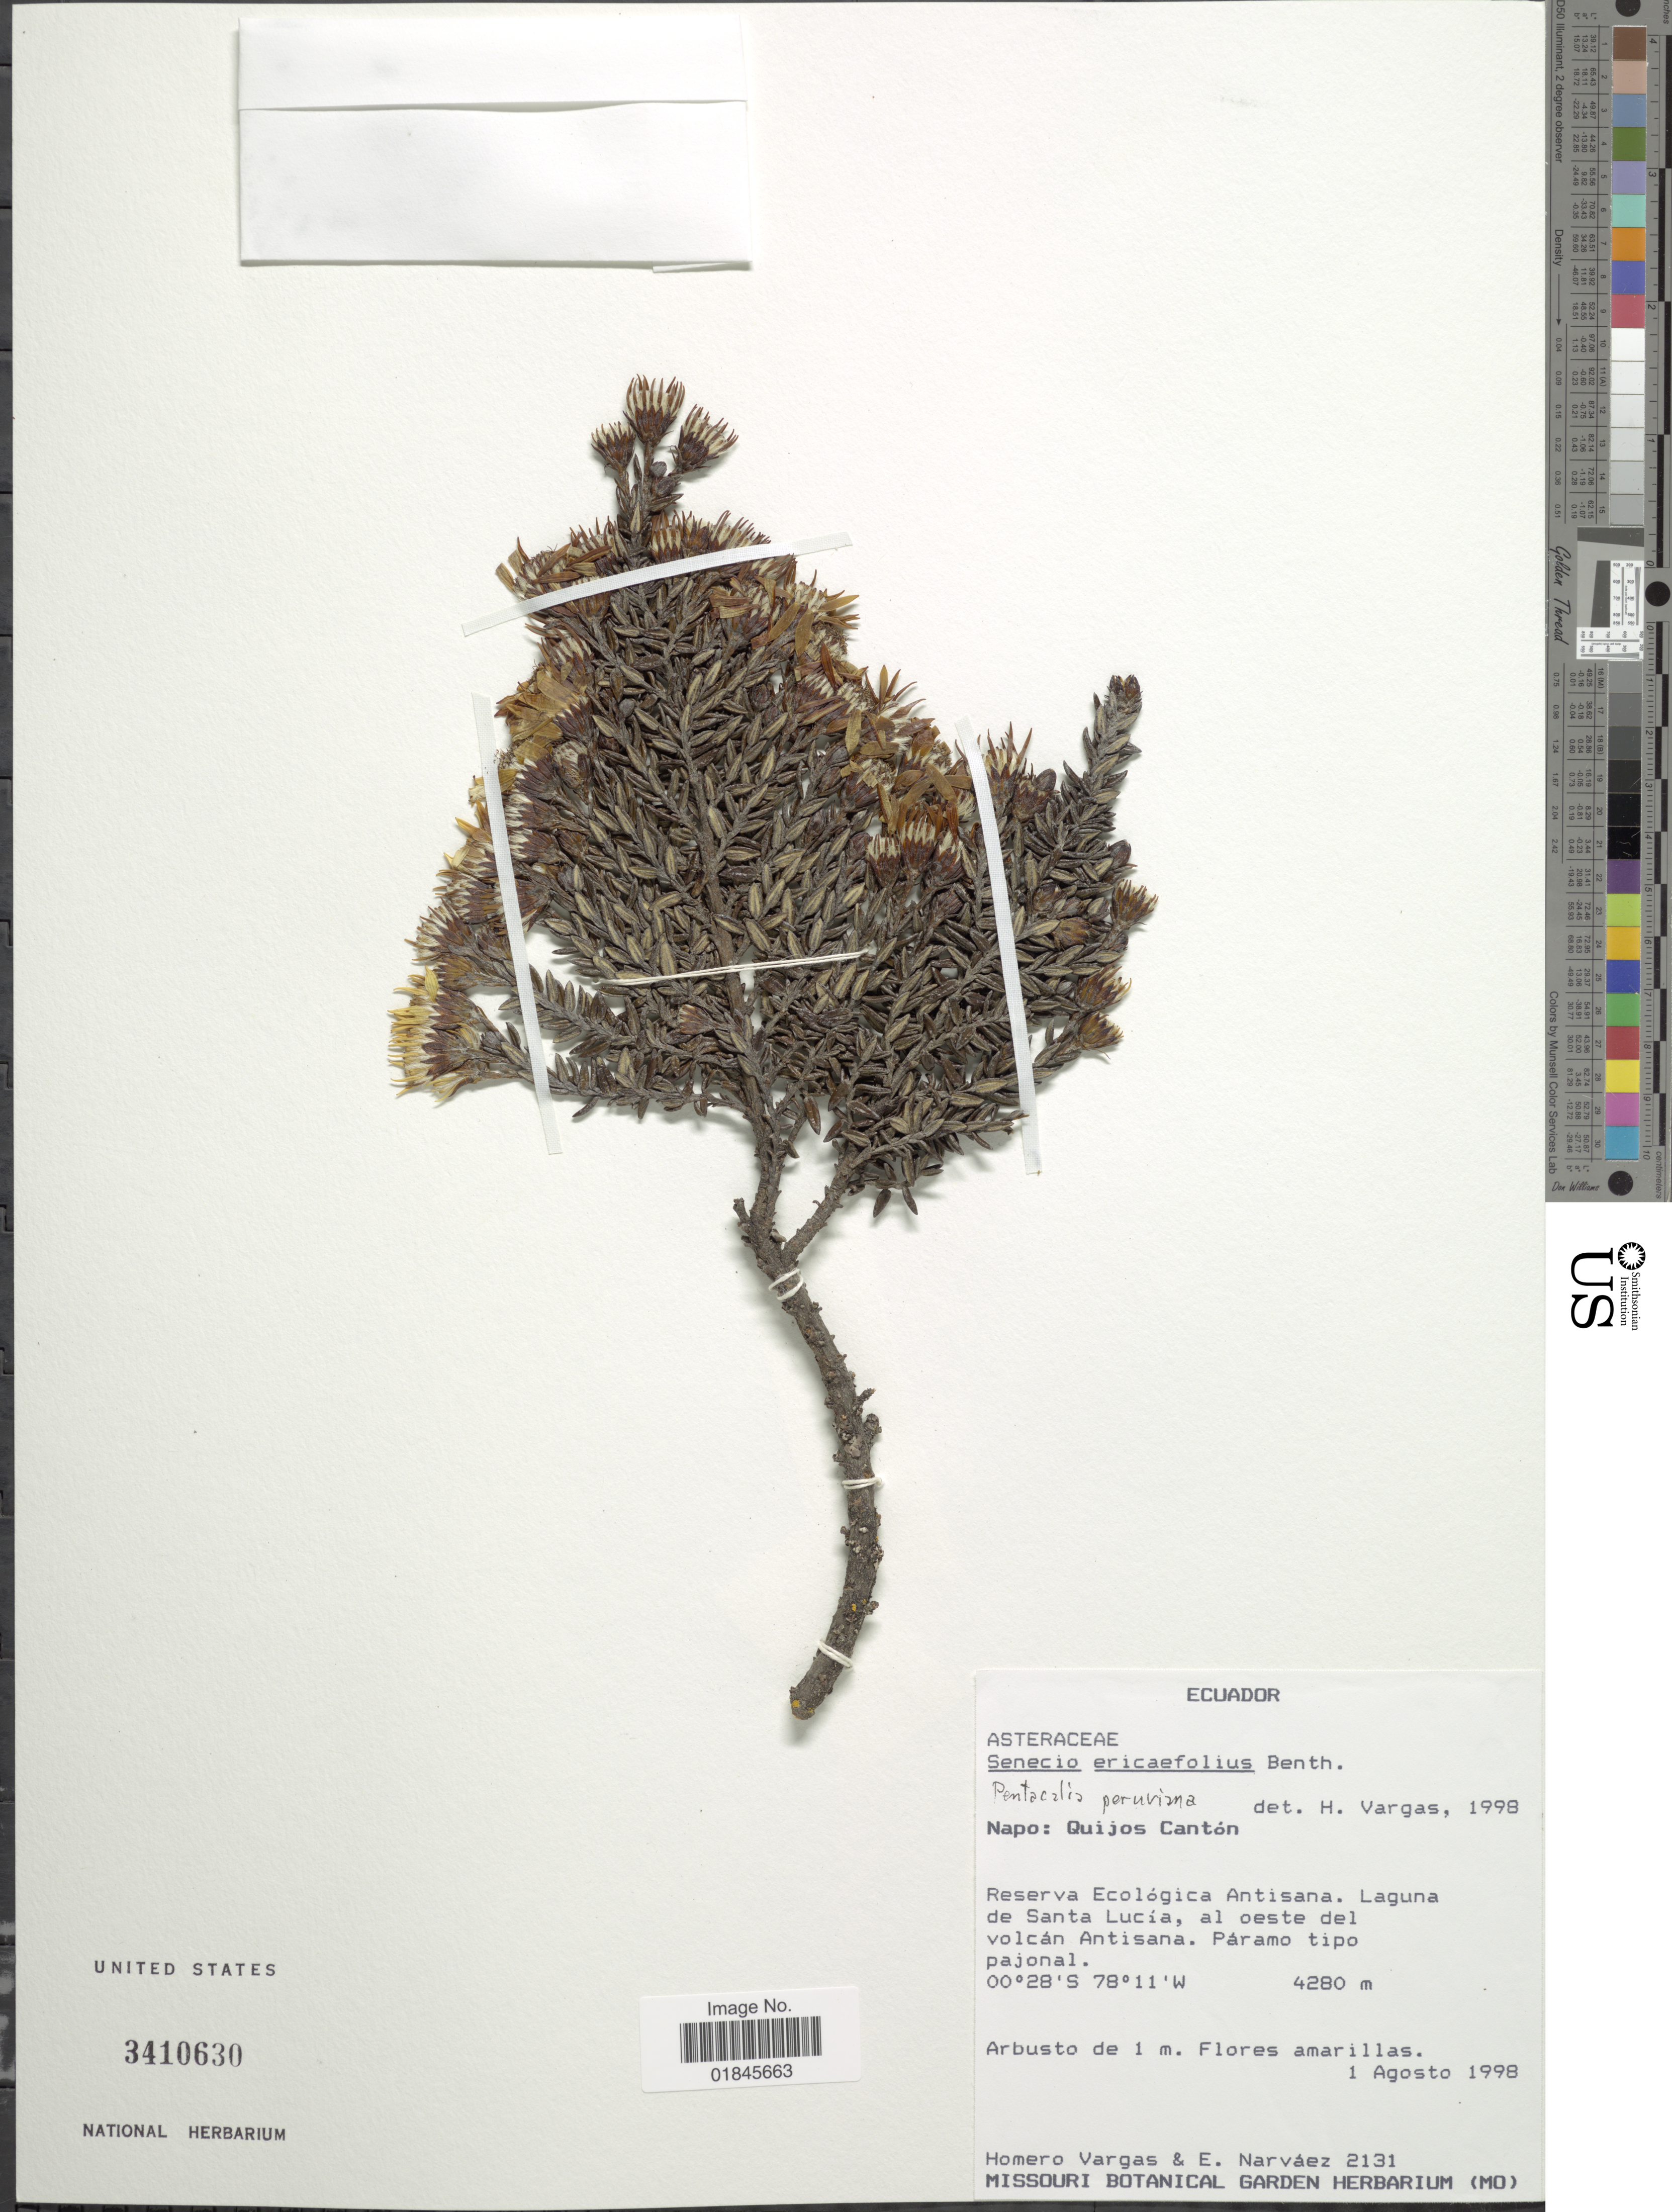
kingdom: Plantae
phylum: Tracheophyta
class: Magnoliopsida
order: Asterales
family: Asteraceae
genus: Pentacalia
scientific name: Pentacalia peruviana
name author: (Pers.) Cuatrec.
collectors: H. Vargas & E. Narváez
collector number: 2131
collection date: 1998-08-01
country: Ecuador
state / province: Napo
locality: Napo: Quijos Cantón. Reserva Ecológica Antisana. Laguna de Santa Lucía, al oeste del volcán Antisana. Páramo tipo pajonal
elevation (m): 4280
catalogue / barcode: US 3410630